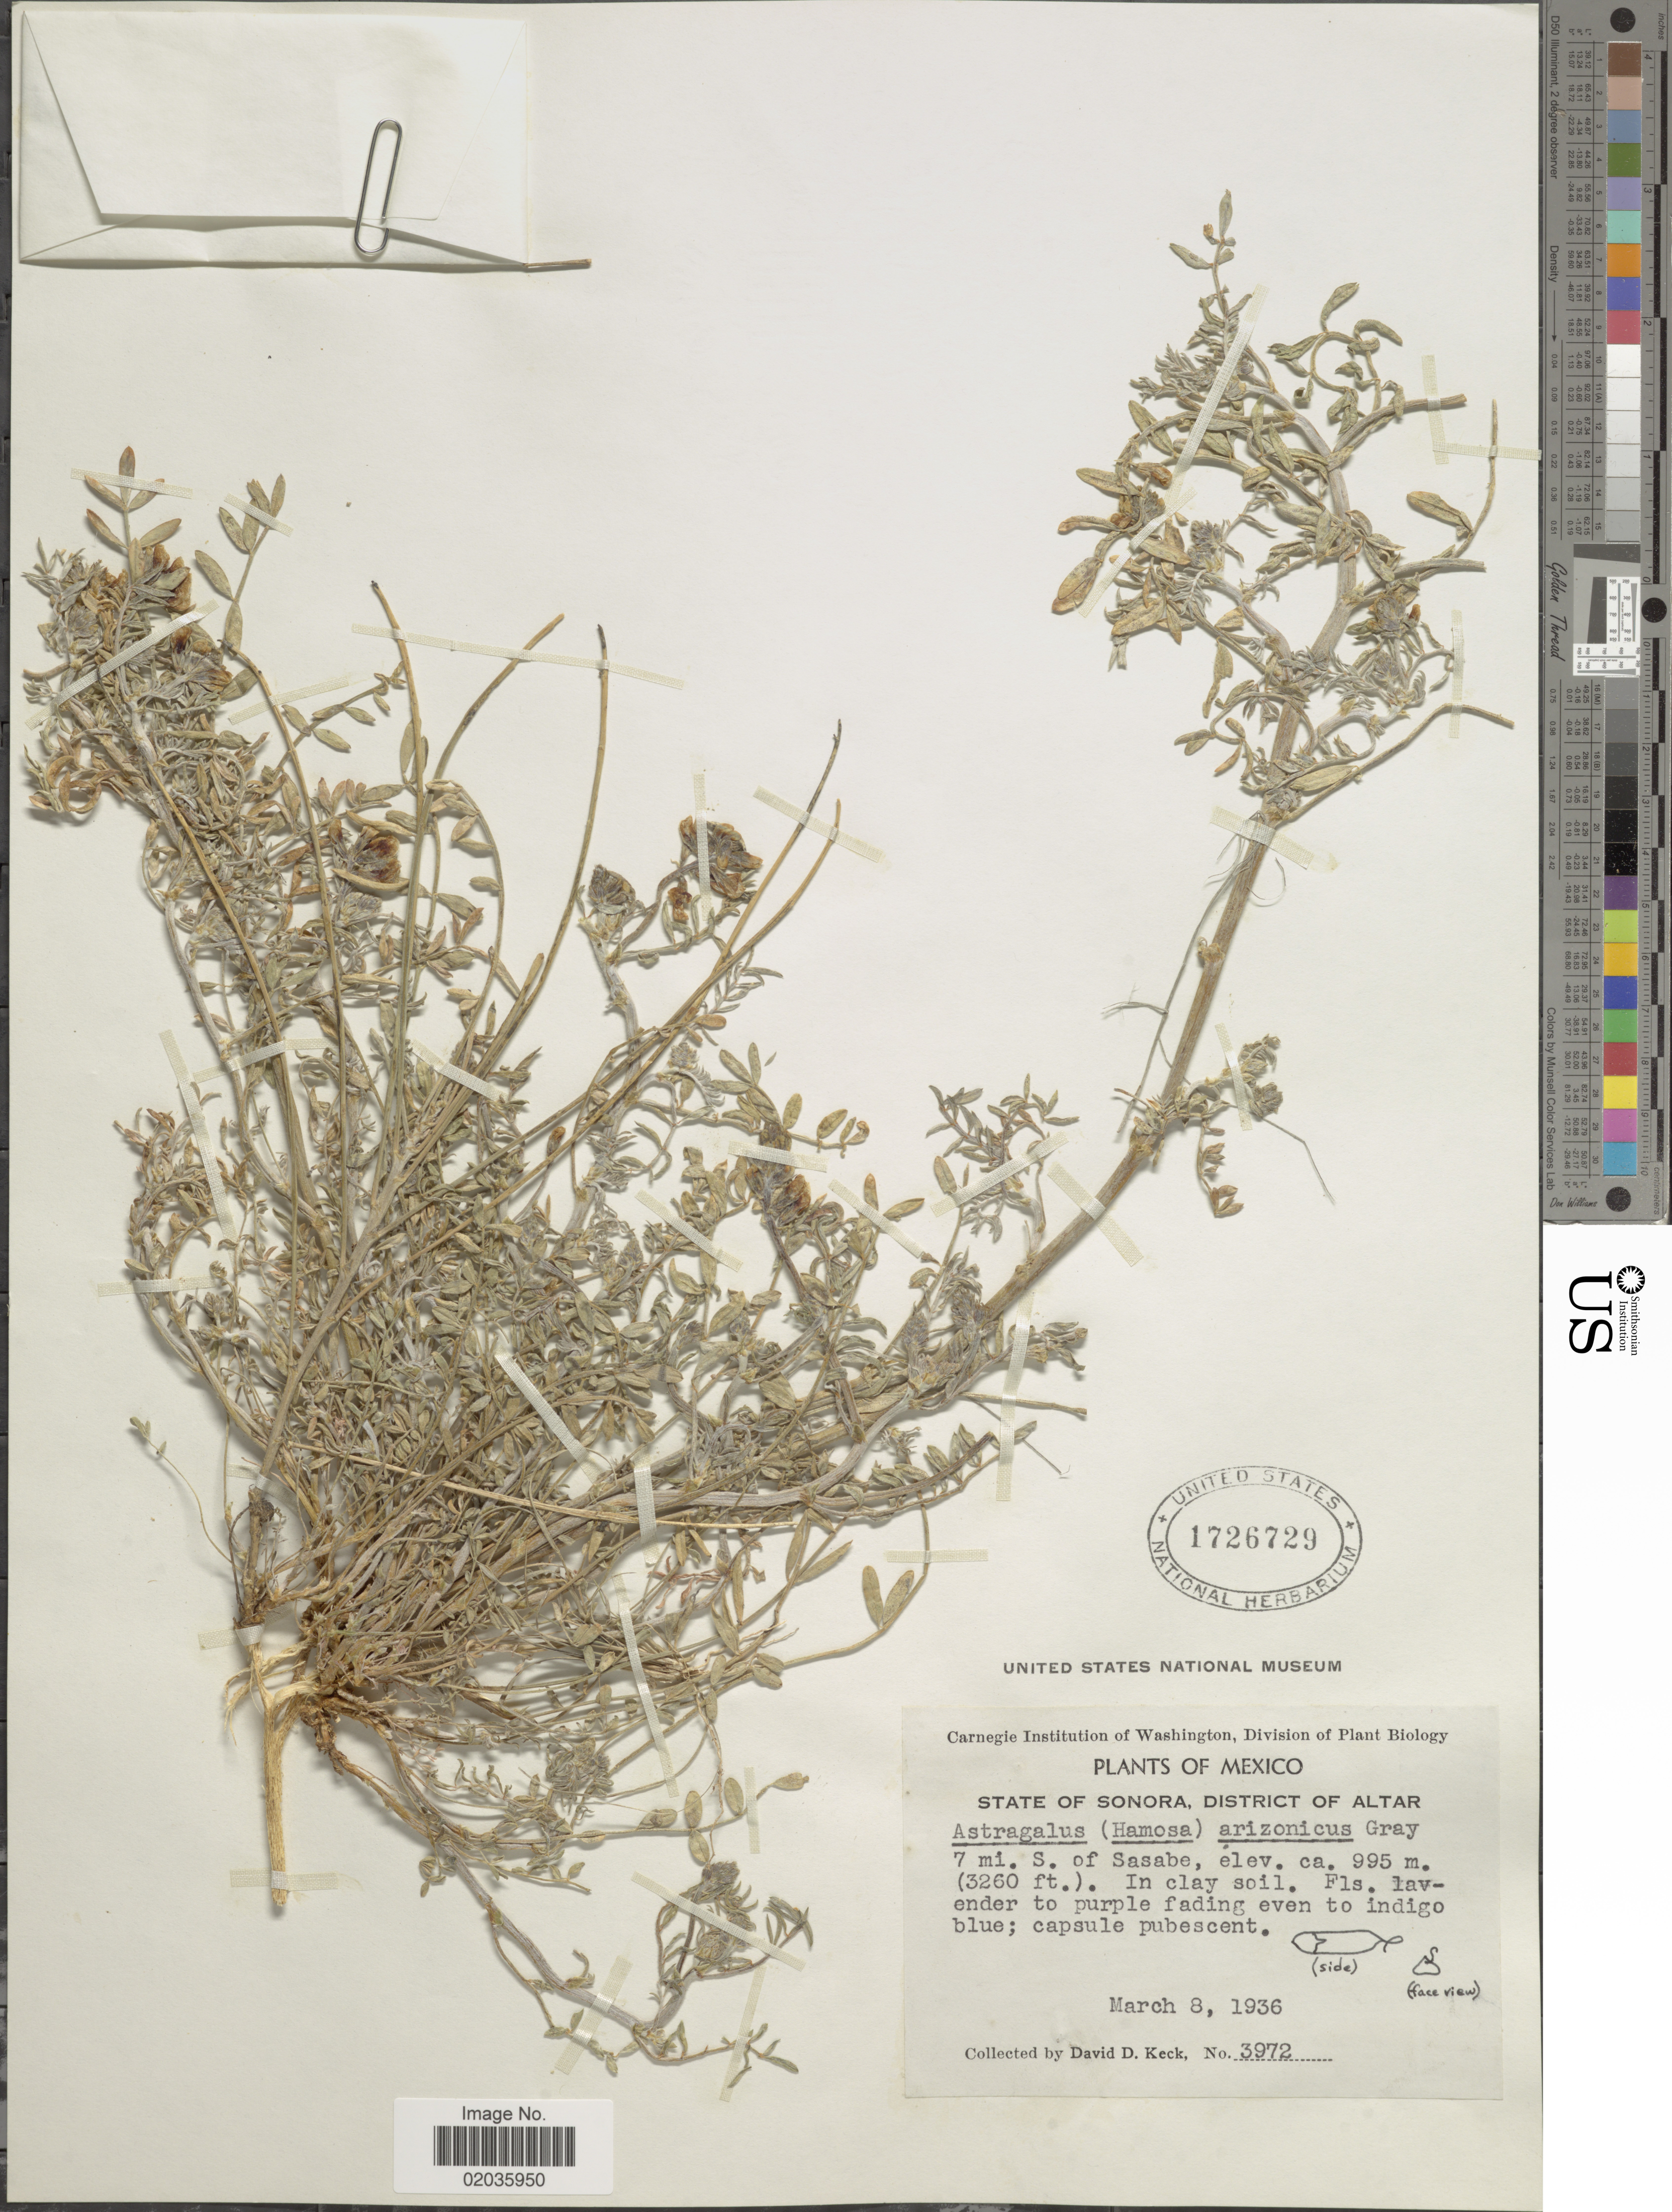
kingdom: Plantae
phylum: Tracheophyta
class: Magnoliopsida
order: Fabales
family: Fabaceae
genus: Astragalus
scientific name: Astragalus arizonicus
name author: A. Gray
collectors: D. D. Keck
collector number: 3972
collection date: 1936-03-08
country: Mexico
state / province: Sonora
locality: Mexico, State of Sonora, District of Altar, 7 mi. S. of Sasabe.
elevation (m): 995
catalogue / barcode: US 1726729